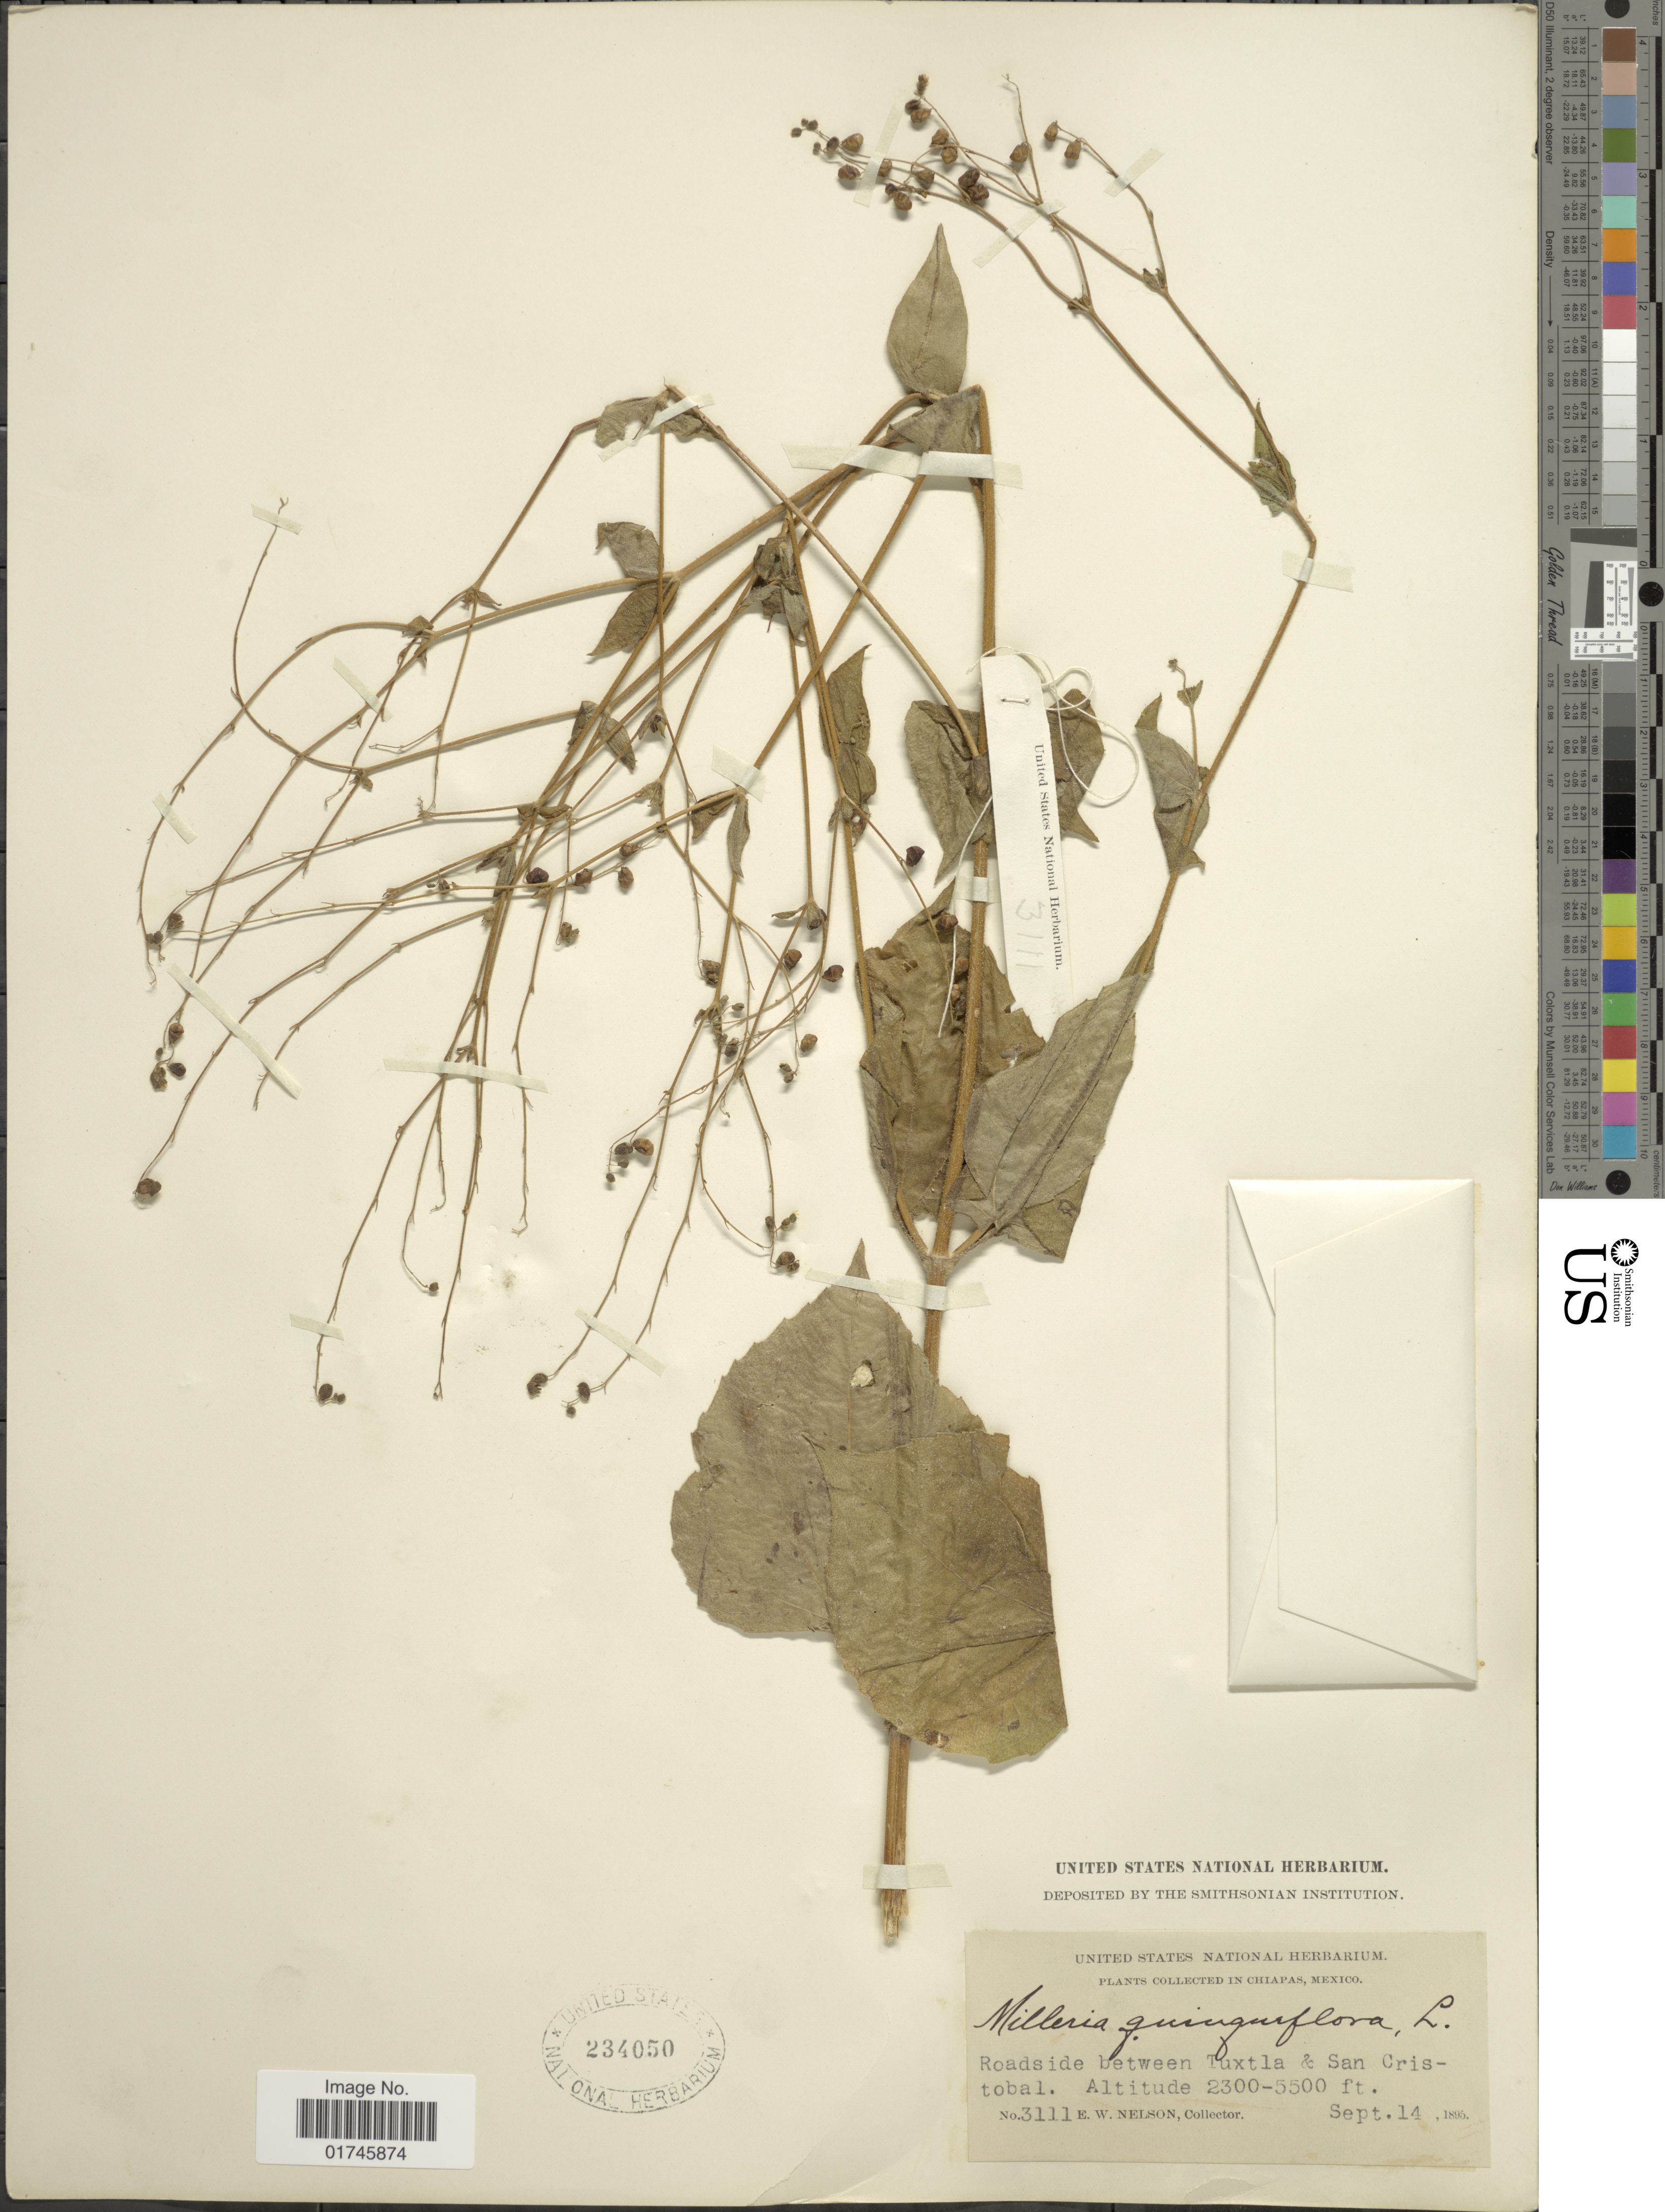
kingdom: Plantae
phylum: Tracheophyta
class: Magnoliopsida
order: Asterales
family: Asteraceae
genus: Milleria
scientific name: Milleria quinqueflora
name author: L.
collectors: E. W. Nelson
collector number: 3111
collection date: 1895-09-14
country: Mexico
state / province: Chiapas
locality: Chiapas, Mexico. Roadside between Tuxtla & San Cristobal.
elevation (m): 701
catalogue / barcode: US 234050